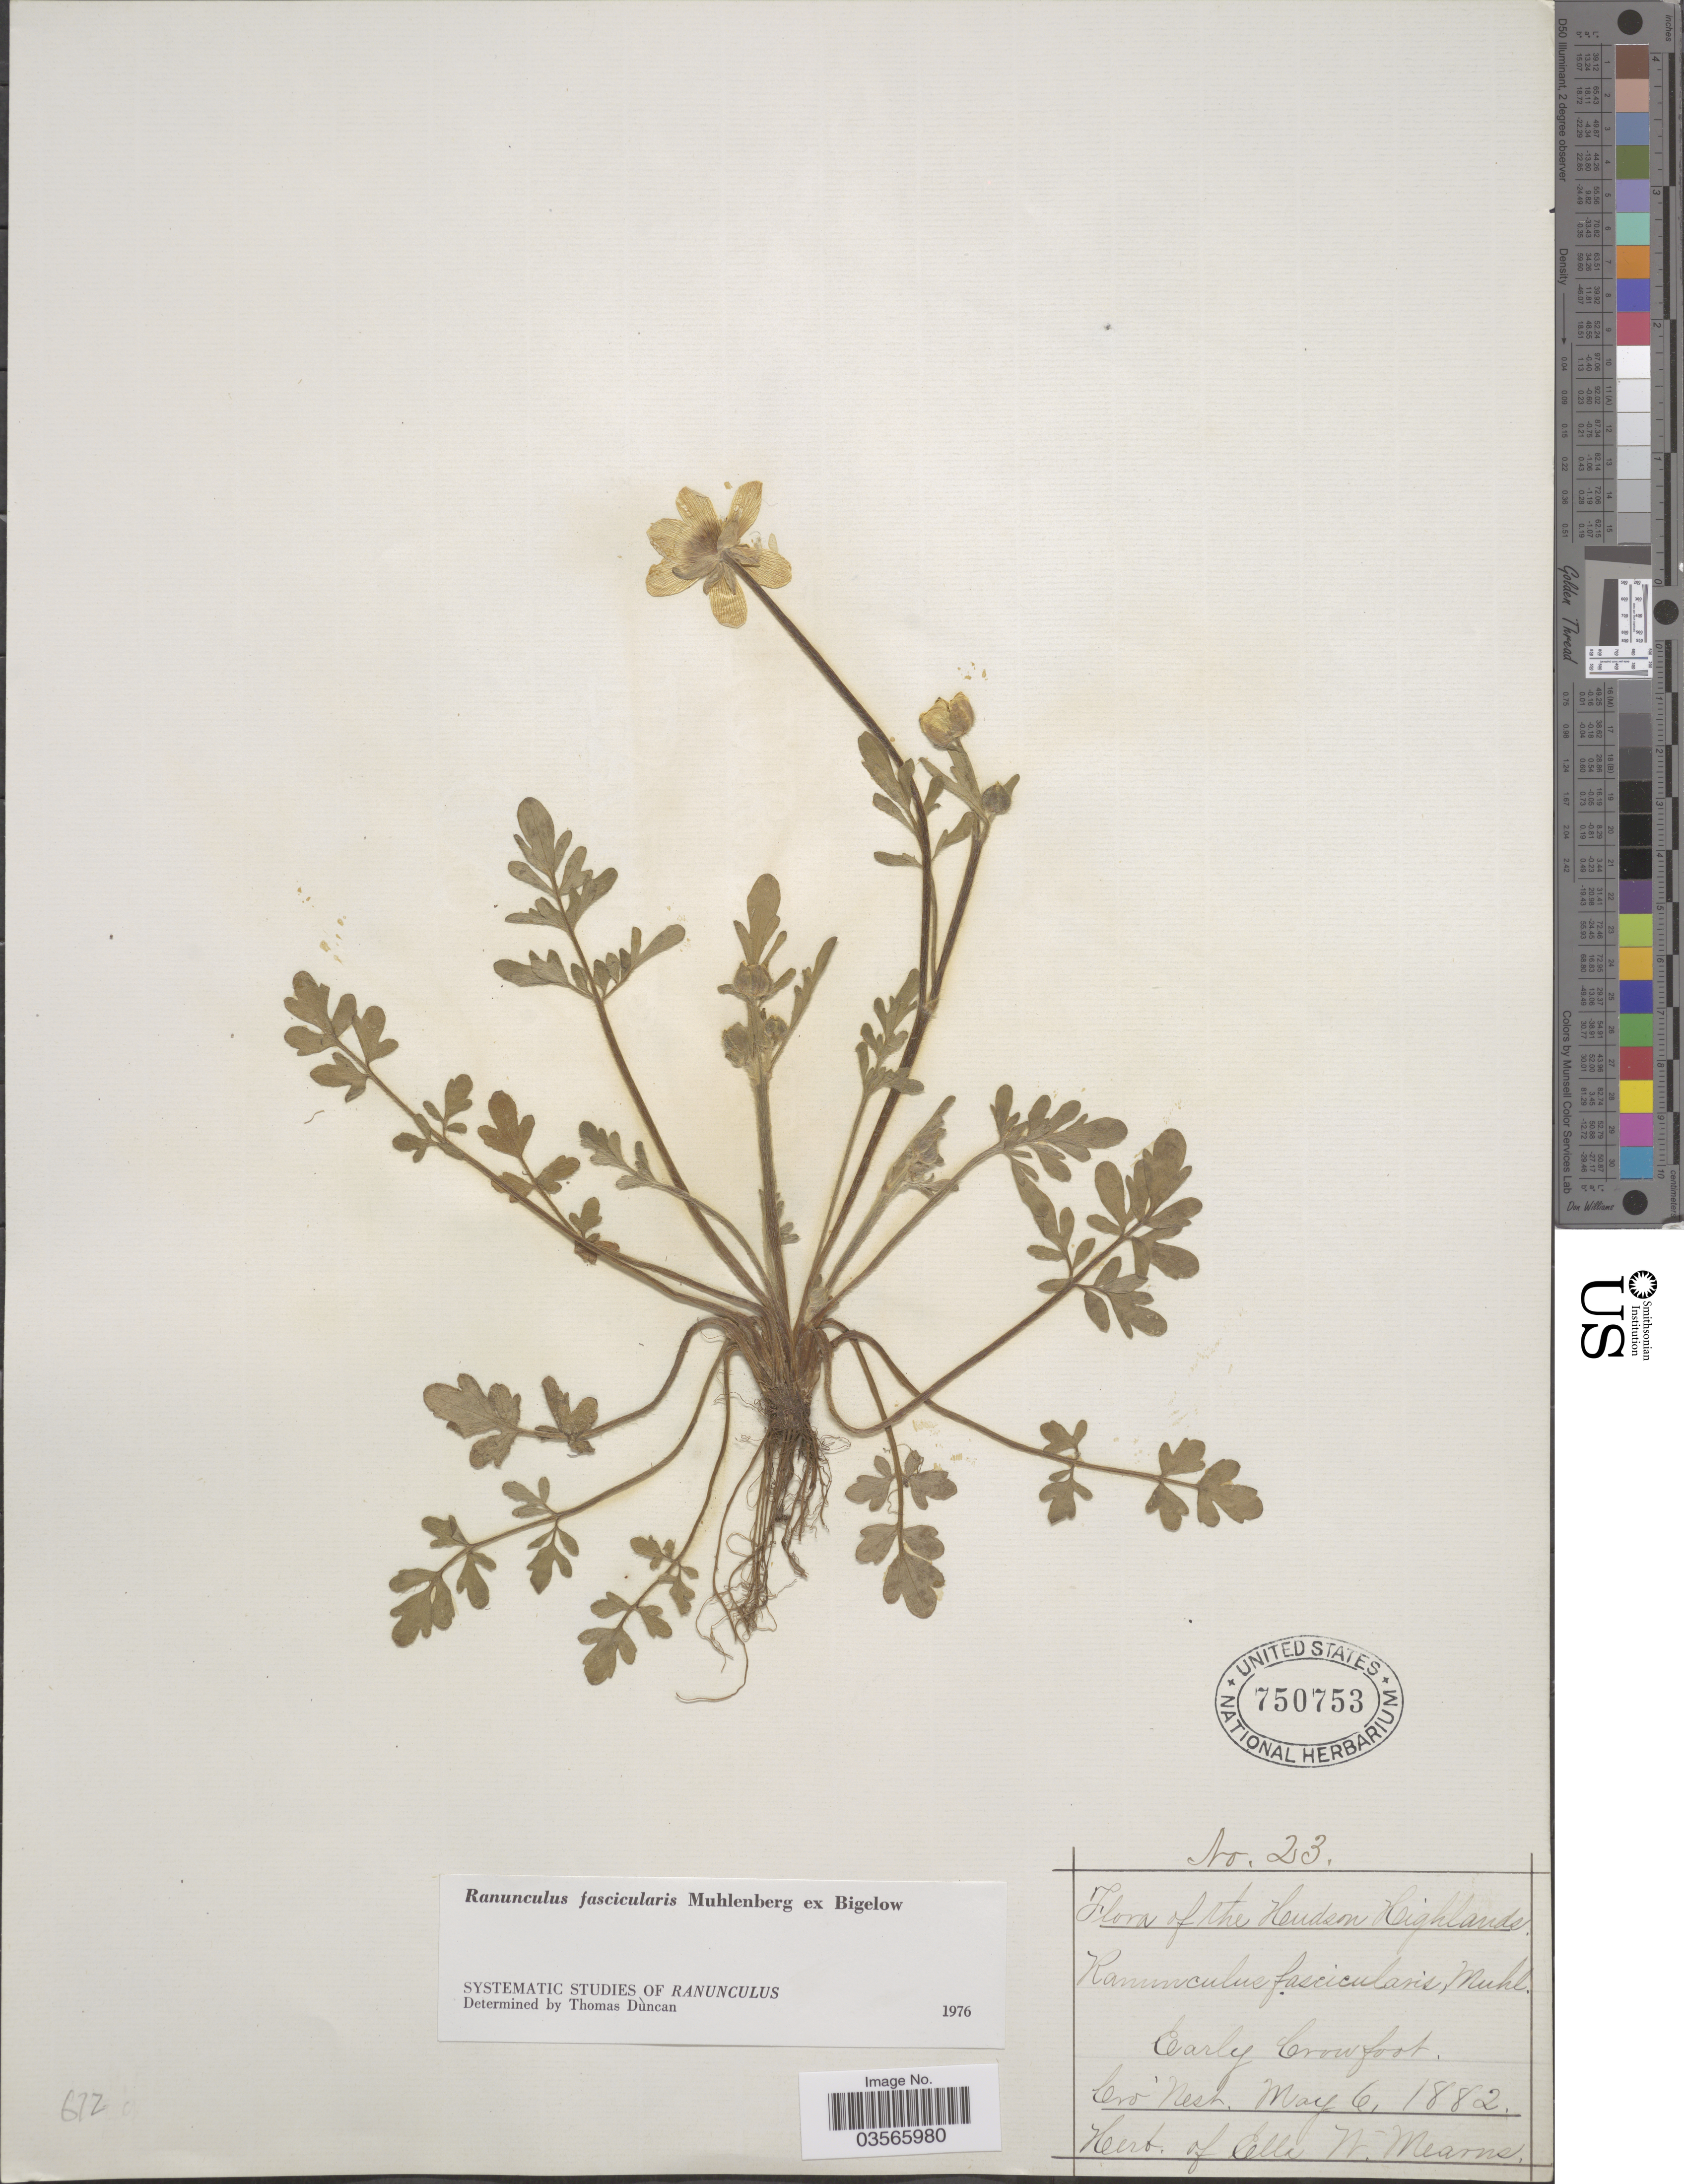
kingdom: Plantae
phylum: Tracheophyta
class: Magnoliopsida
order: Ranunculales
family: Ranunculaceae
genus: Ranunculus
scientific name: Ranunculus fascicularis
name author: Muhl. ex Bigelow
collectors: ex herb. Ella W. Mearns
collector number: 23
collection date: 1882-05-06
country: United States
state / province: New York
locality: The Hudson Highlands. Cro' Nest.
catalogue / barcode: US 750753